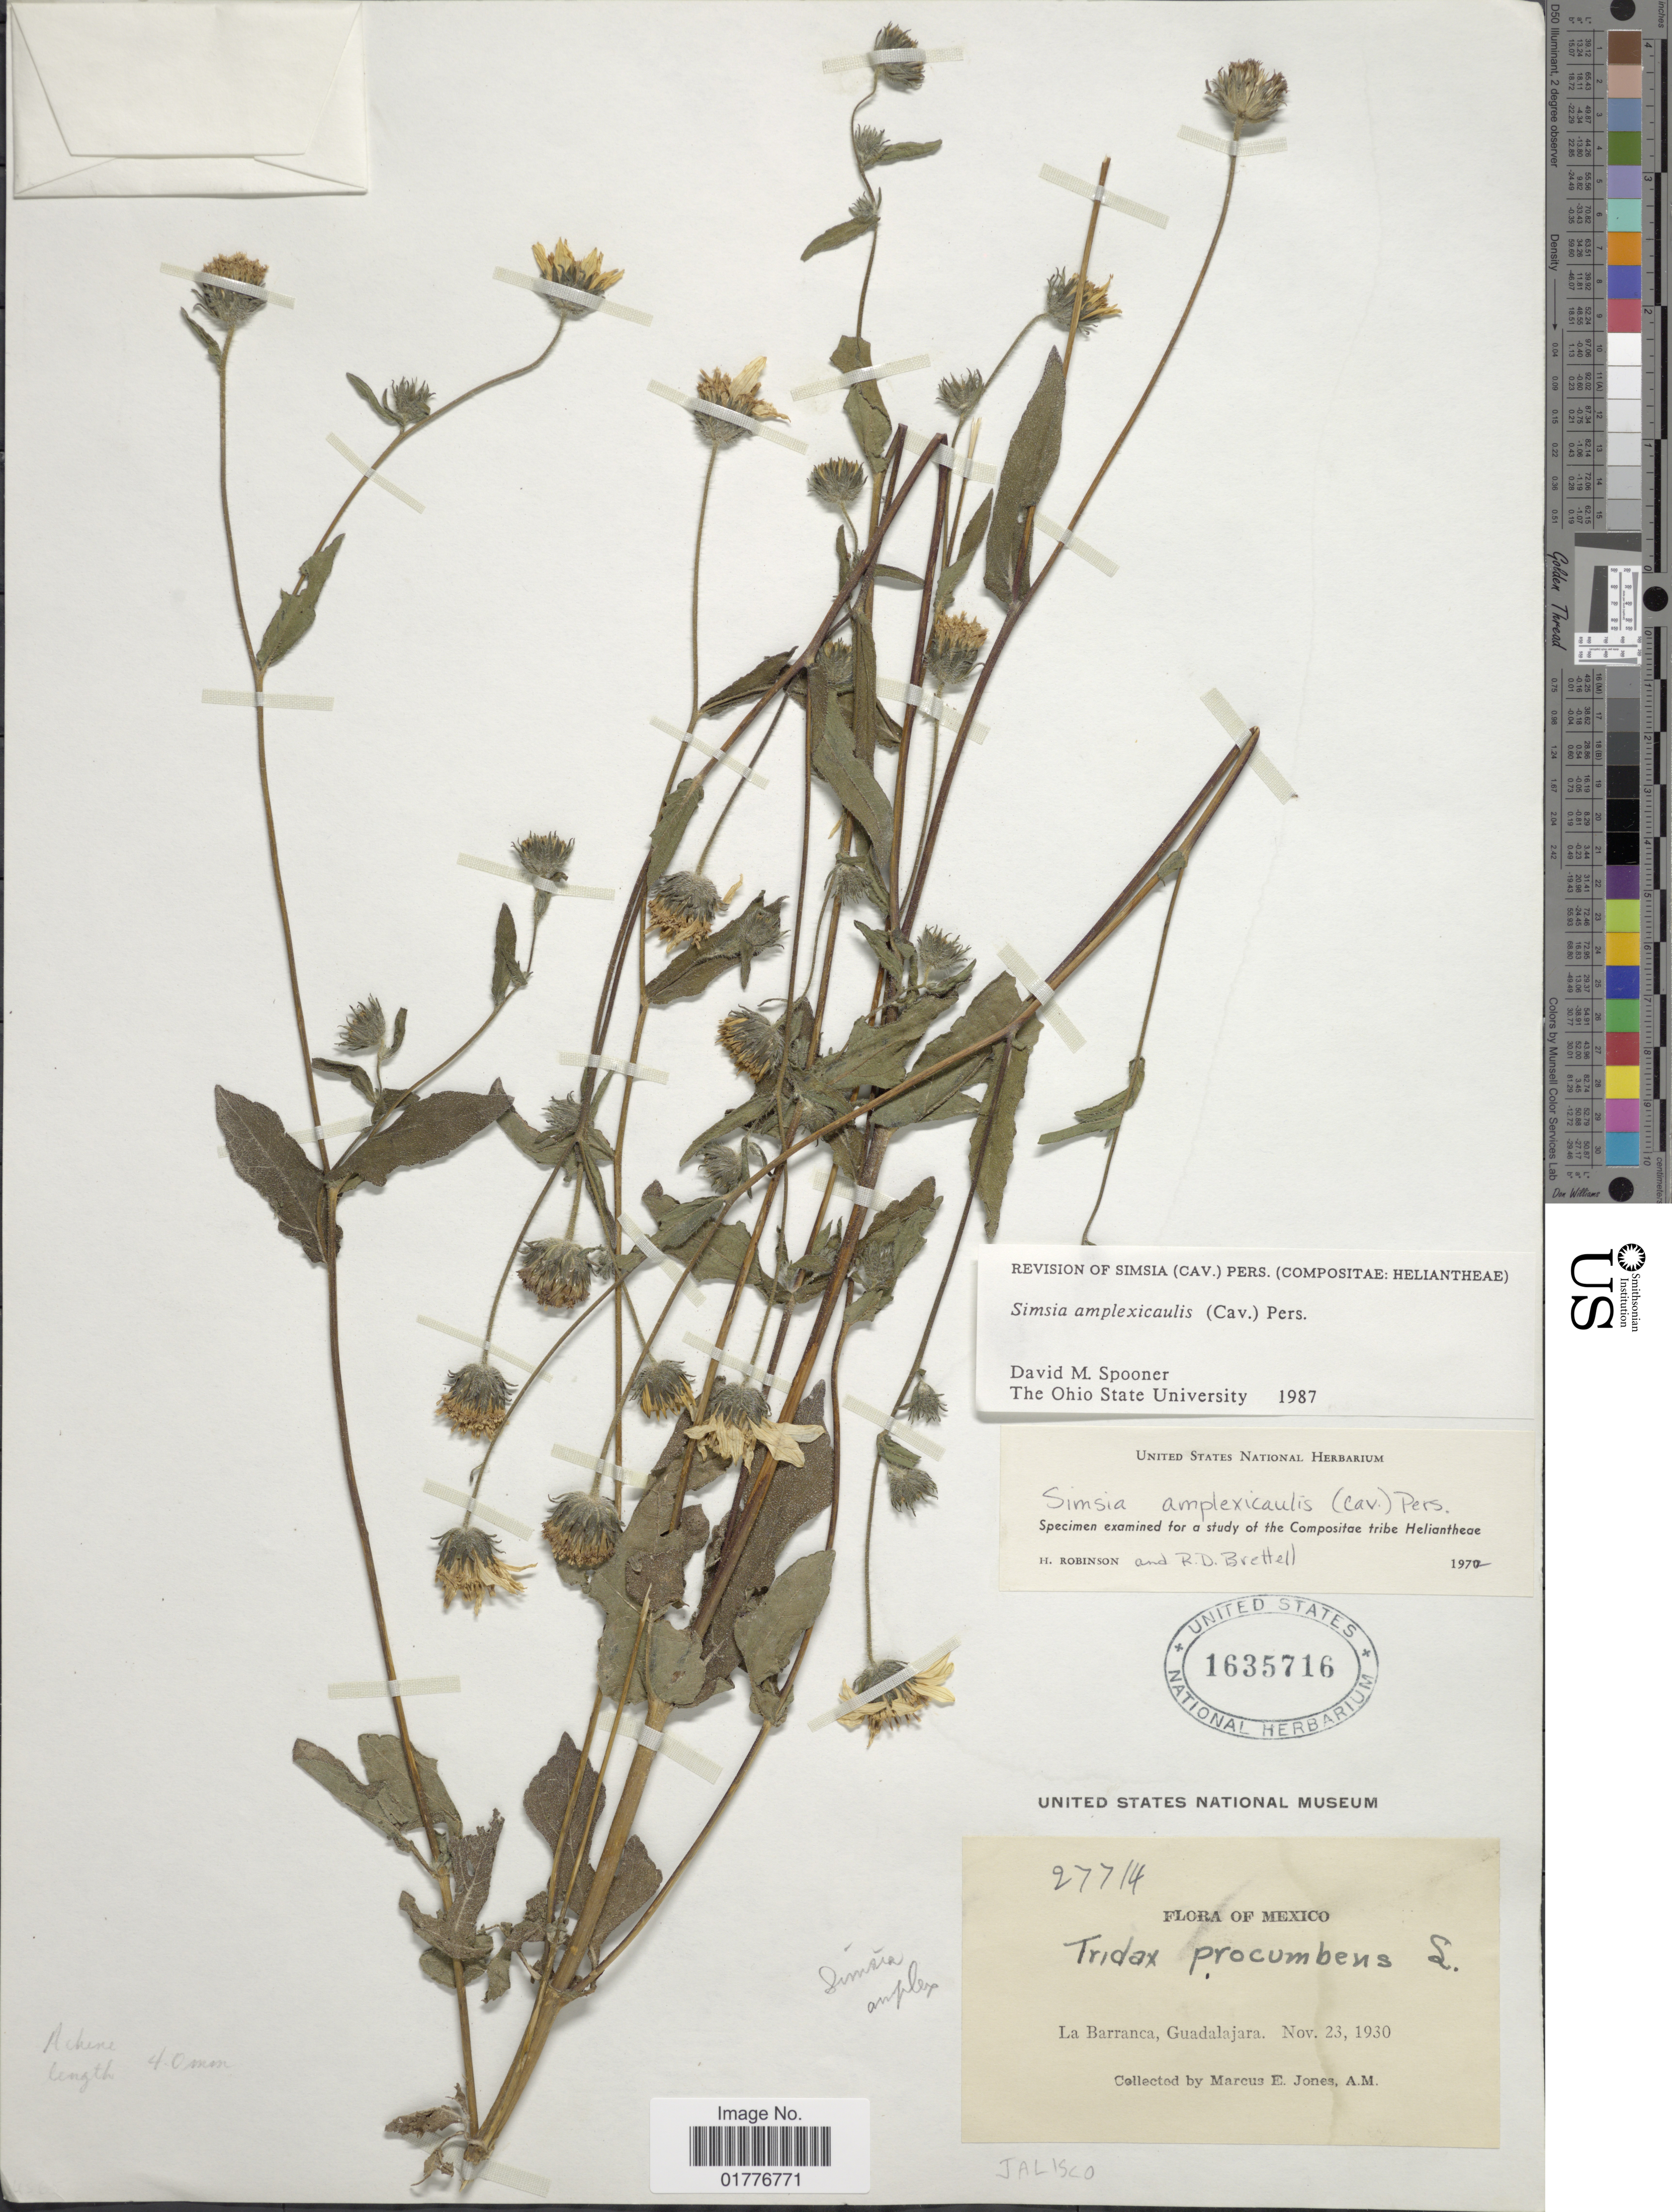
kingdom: Plantae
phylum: Tracheophyta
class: Magnoliopsida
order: Asterales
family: Asteraceae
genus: Simsia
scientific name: Simsia amplexicaulis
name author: (Cav.) Pers.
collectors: M. E. Jones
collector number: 27714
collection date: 1930-11-23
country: Mexico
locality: La Barranca, Guadalajara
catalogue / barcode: US 1635716